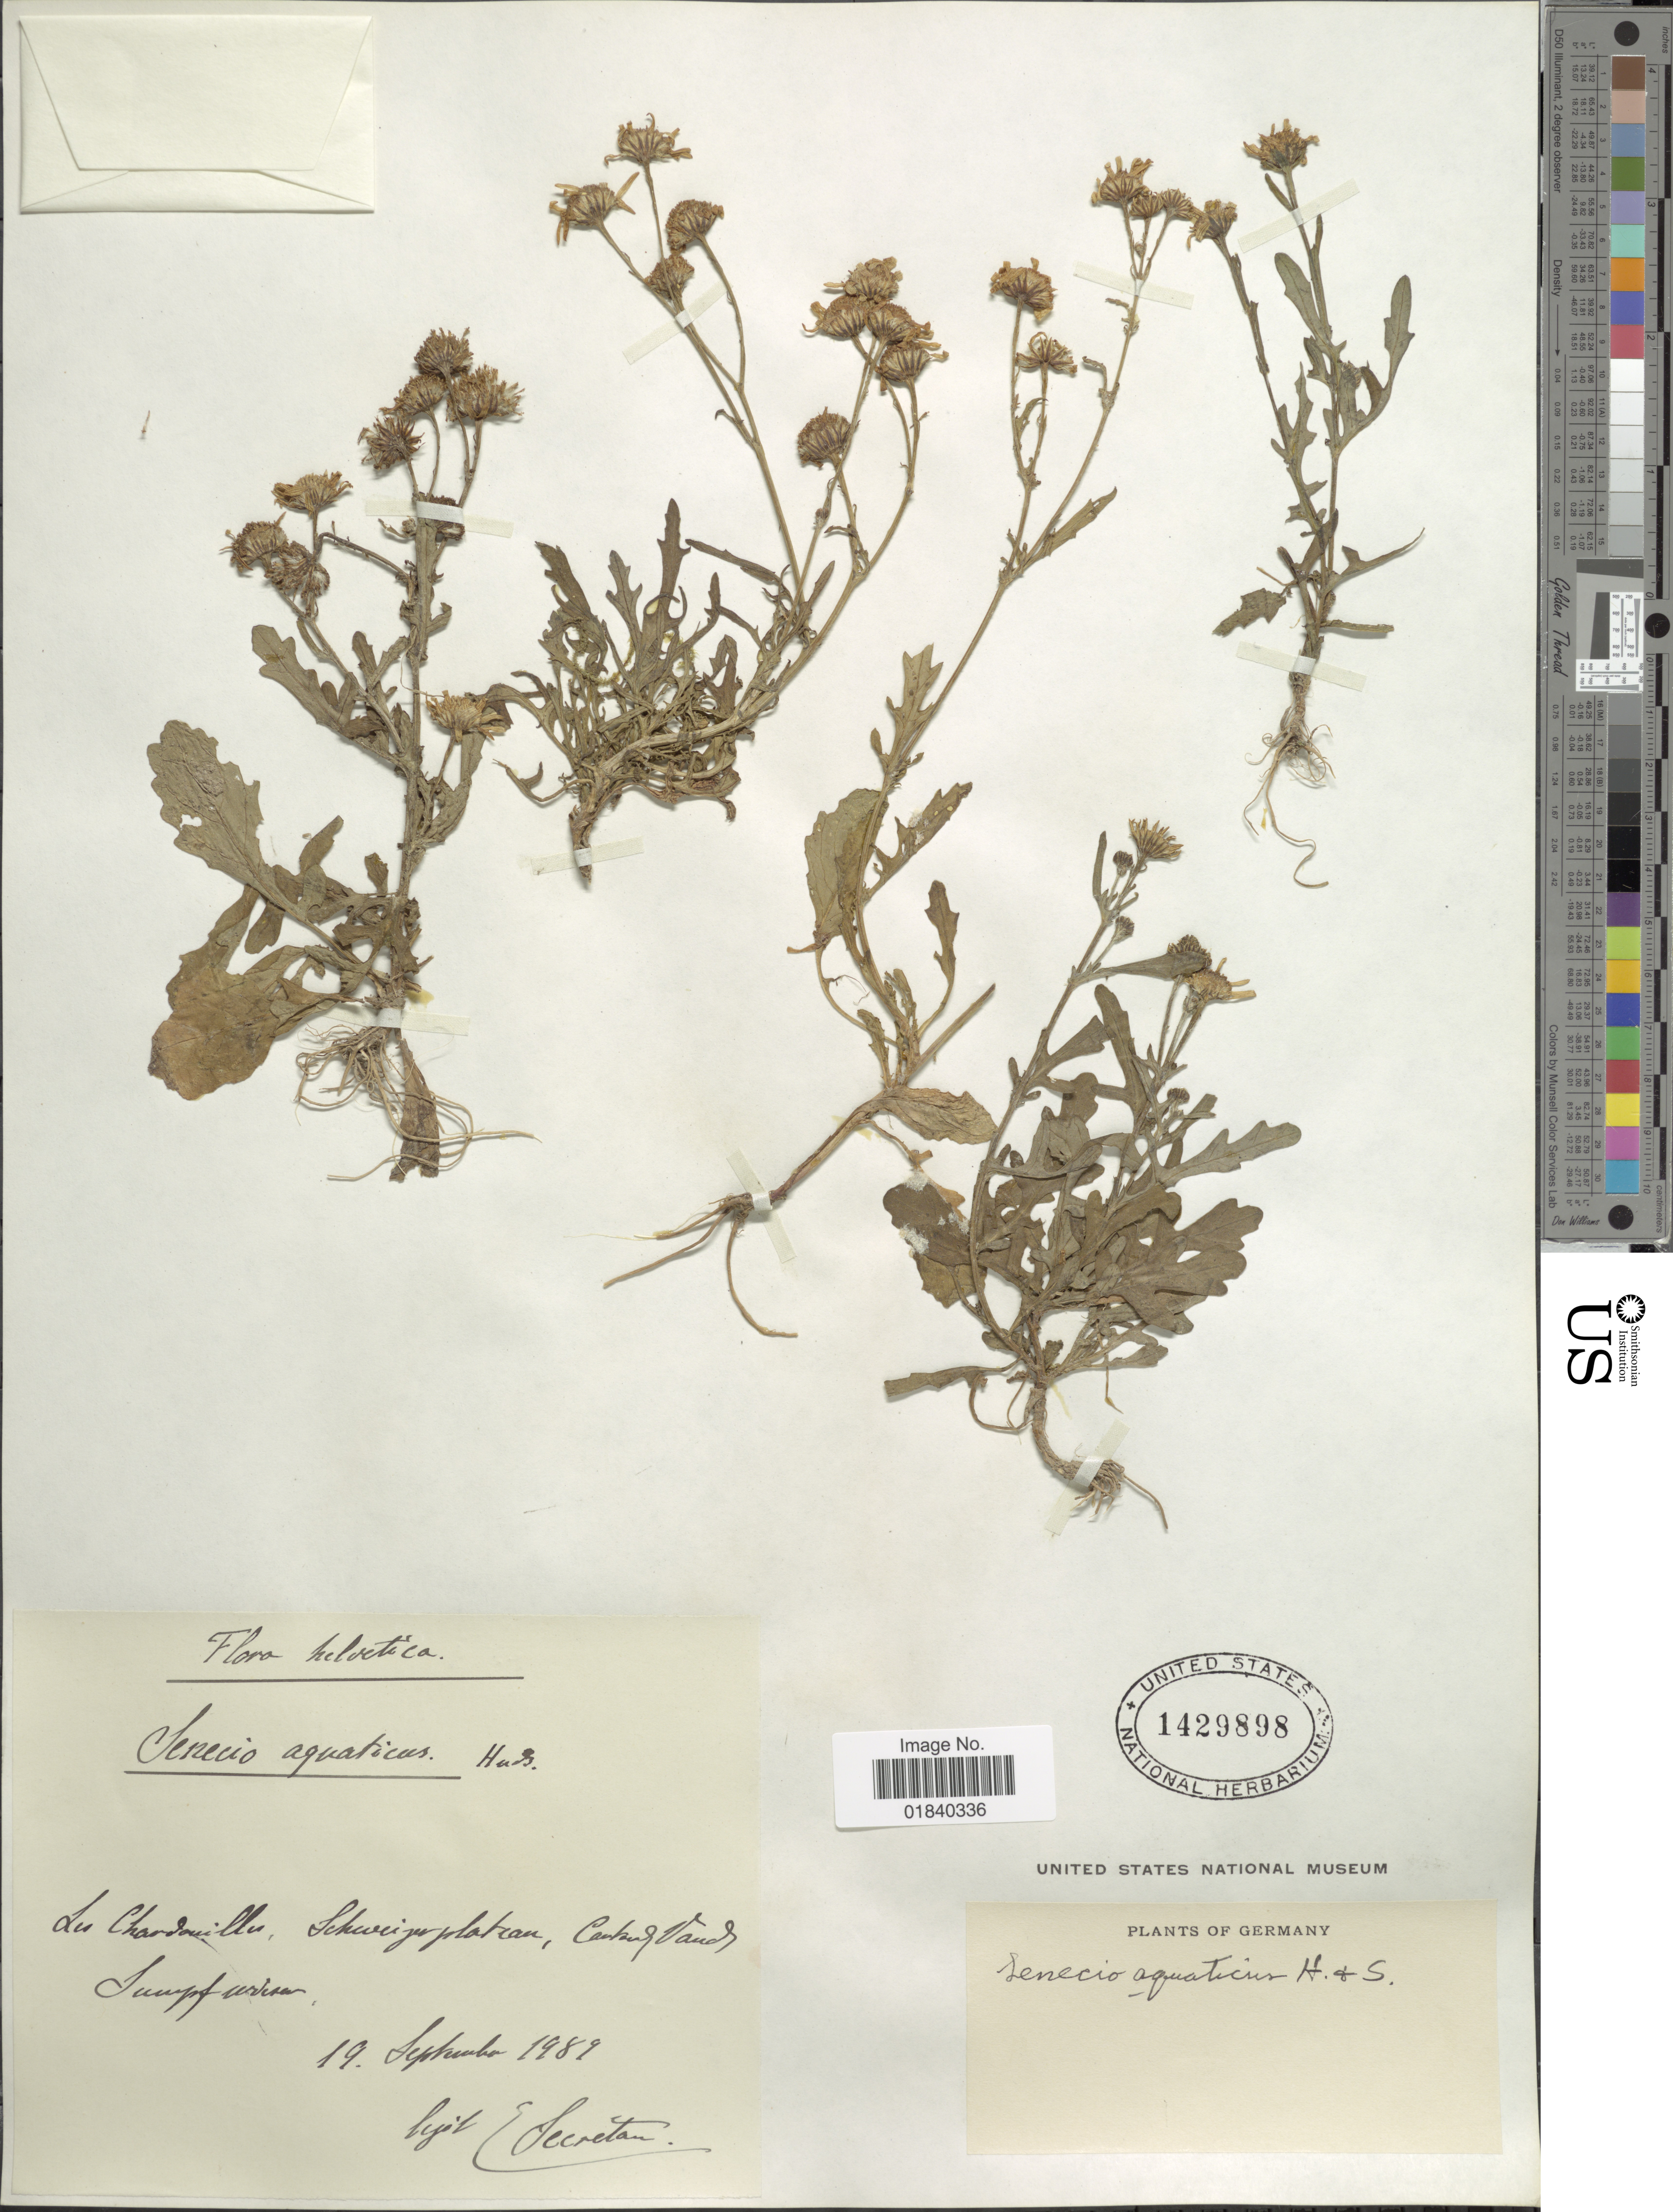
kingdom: Plantae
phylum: Tracheophyta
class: Magnoliopsida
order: Asterales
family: Asteraceae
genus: Senecio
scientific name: Senecio aquaticus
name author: Huds.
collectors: E. Secretan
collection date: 1989-09-19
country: Switzerland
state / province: Vaud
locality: Helvetica. Les Chardouilles, Schweizer plateau, Canton Vaud.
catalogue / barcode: US 1429898